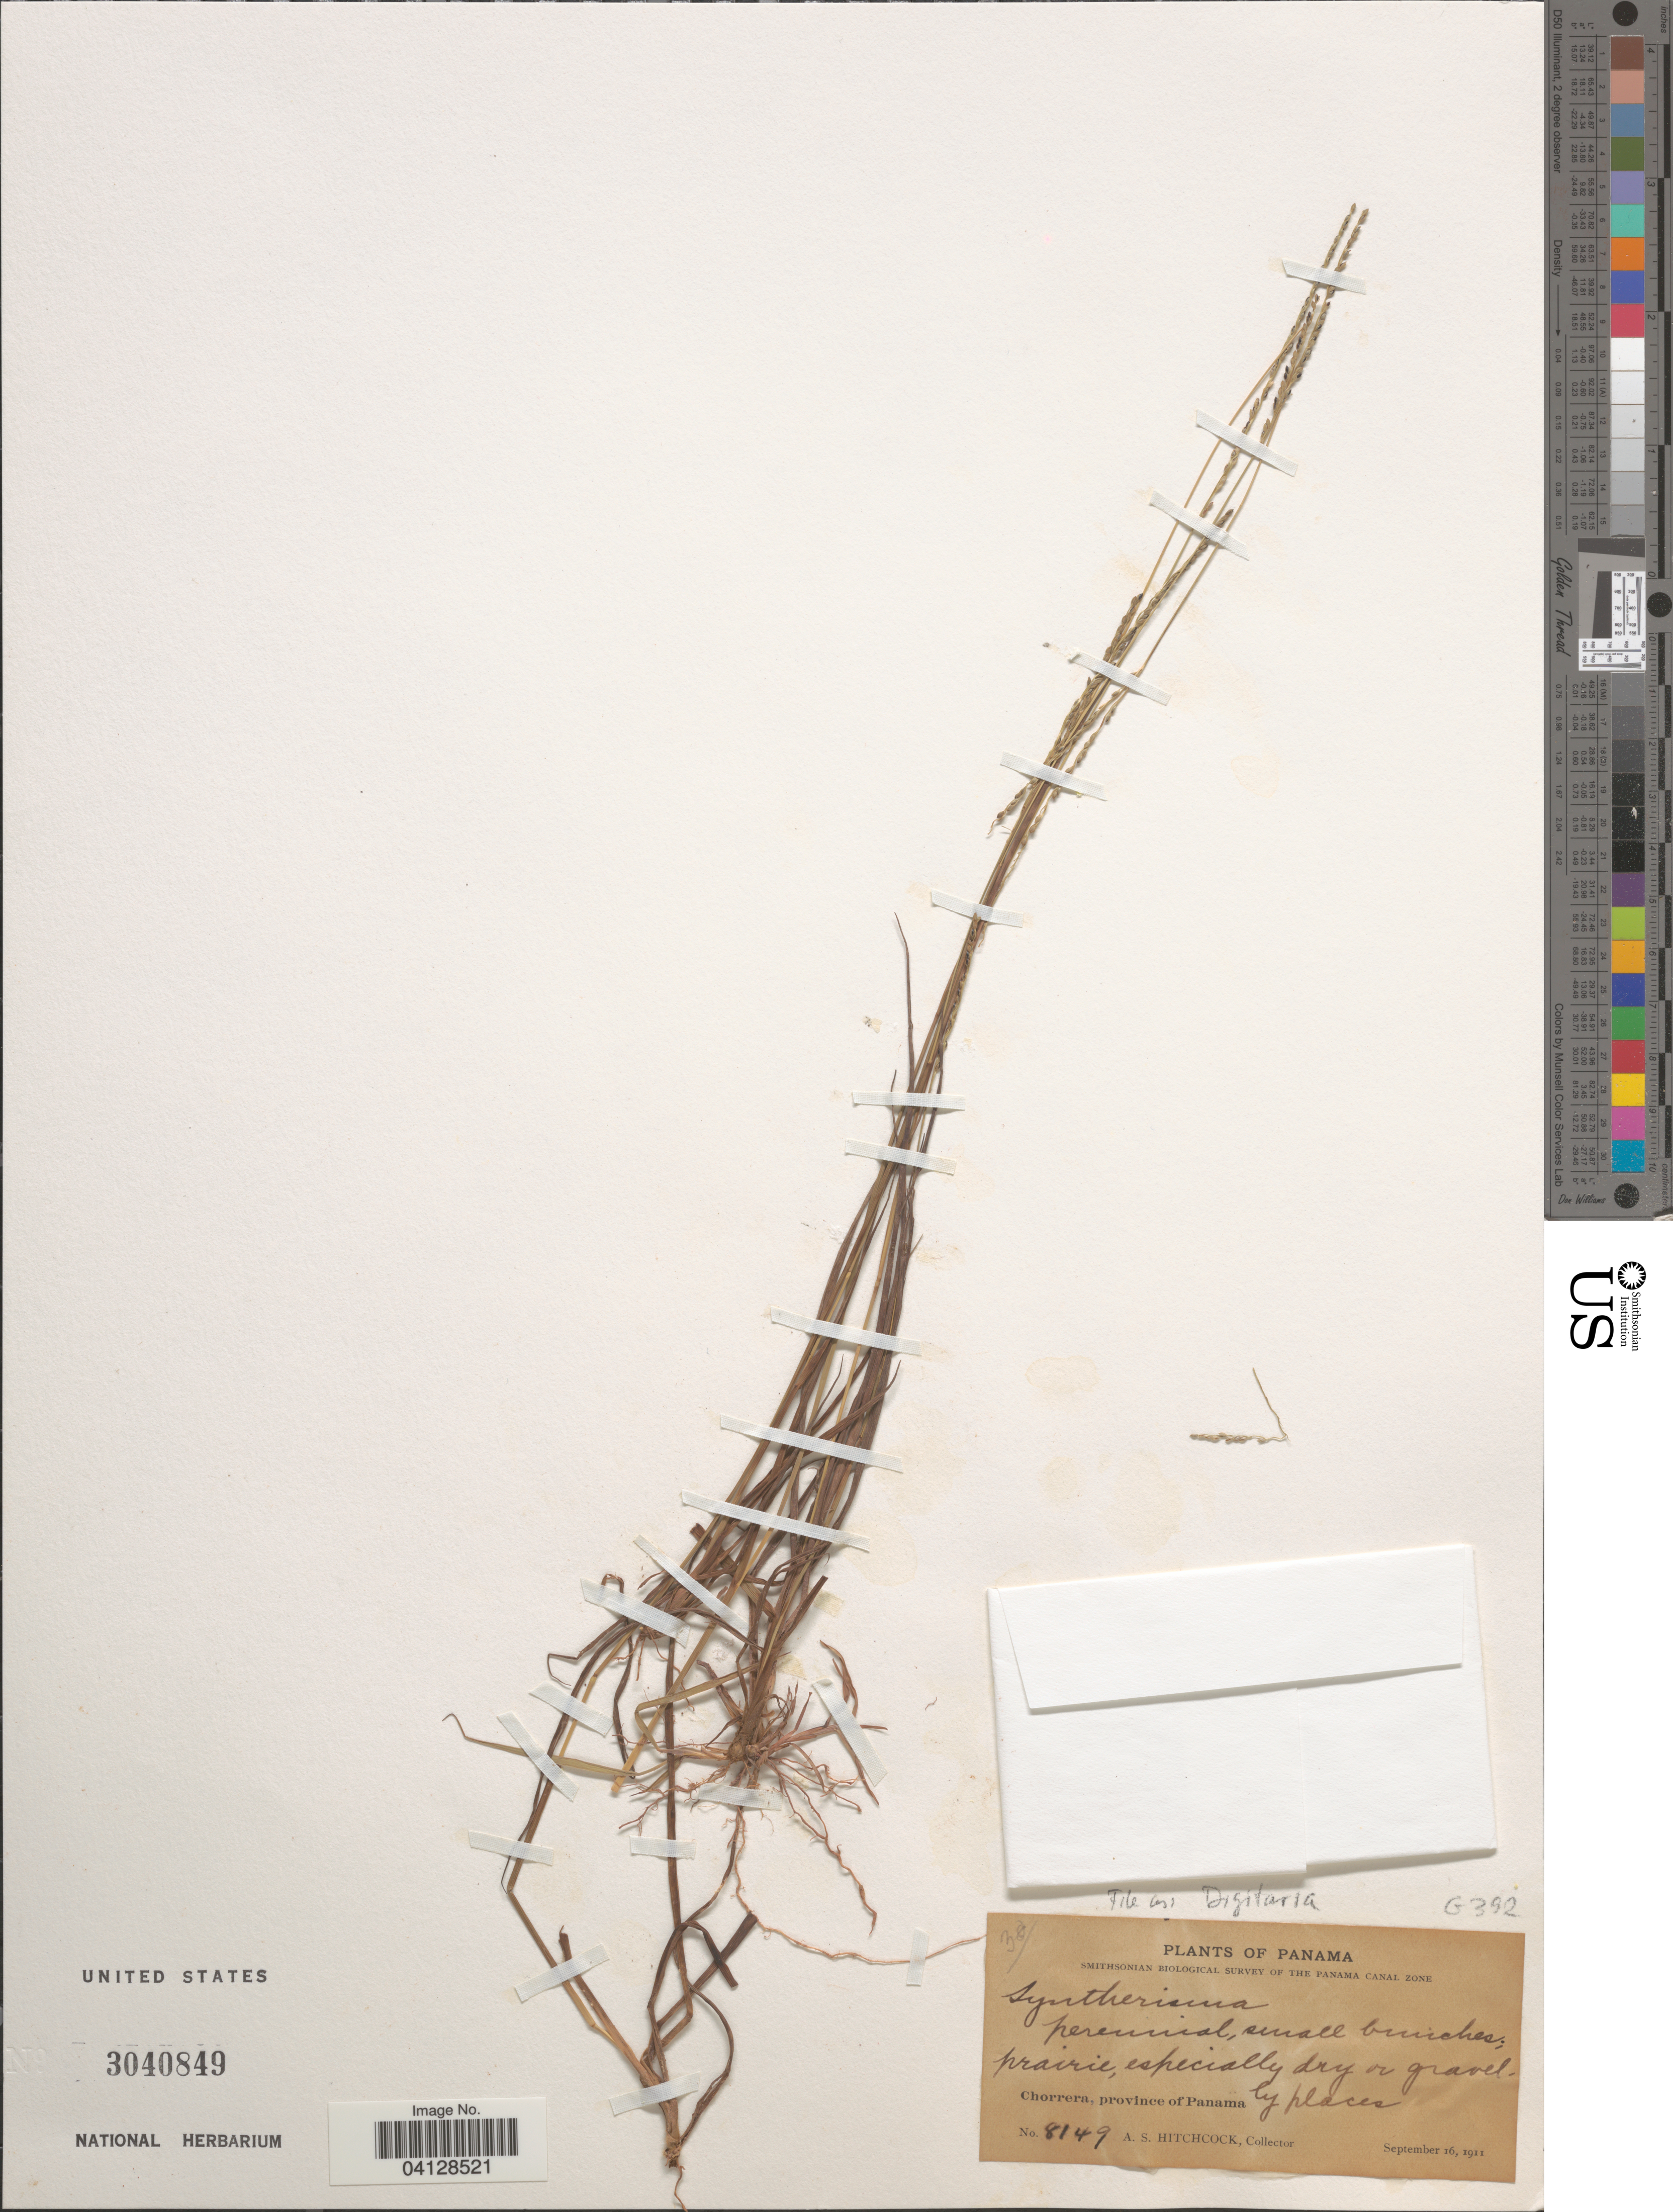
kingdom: Plantae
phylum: Tracheophyta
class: Liliopsida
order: Poales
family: Poaceae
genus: Syntherisma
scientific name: Syntherisma sp.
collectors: A. S. Hitchcock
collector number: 8149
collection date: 1911-09-16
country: Panama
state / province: Panamá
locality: Smithsonian Biological Survey of the Panama Canal Zone. Chorrera.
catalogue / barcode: US 3040849